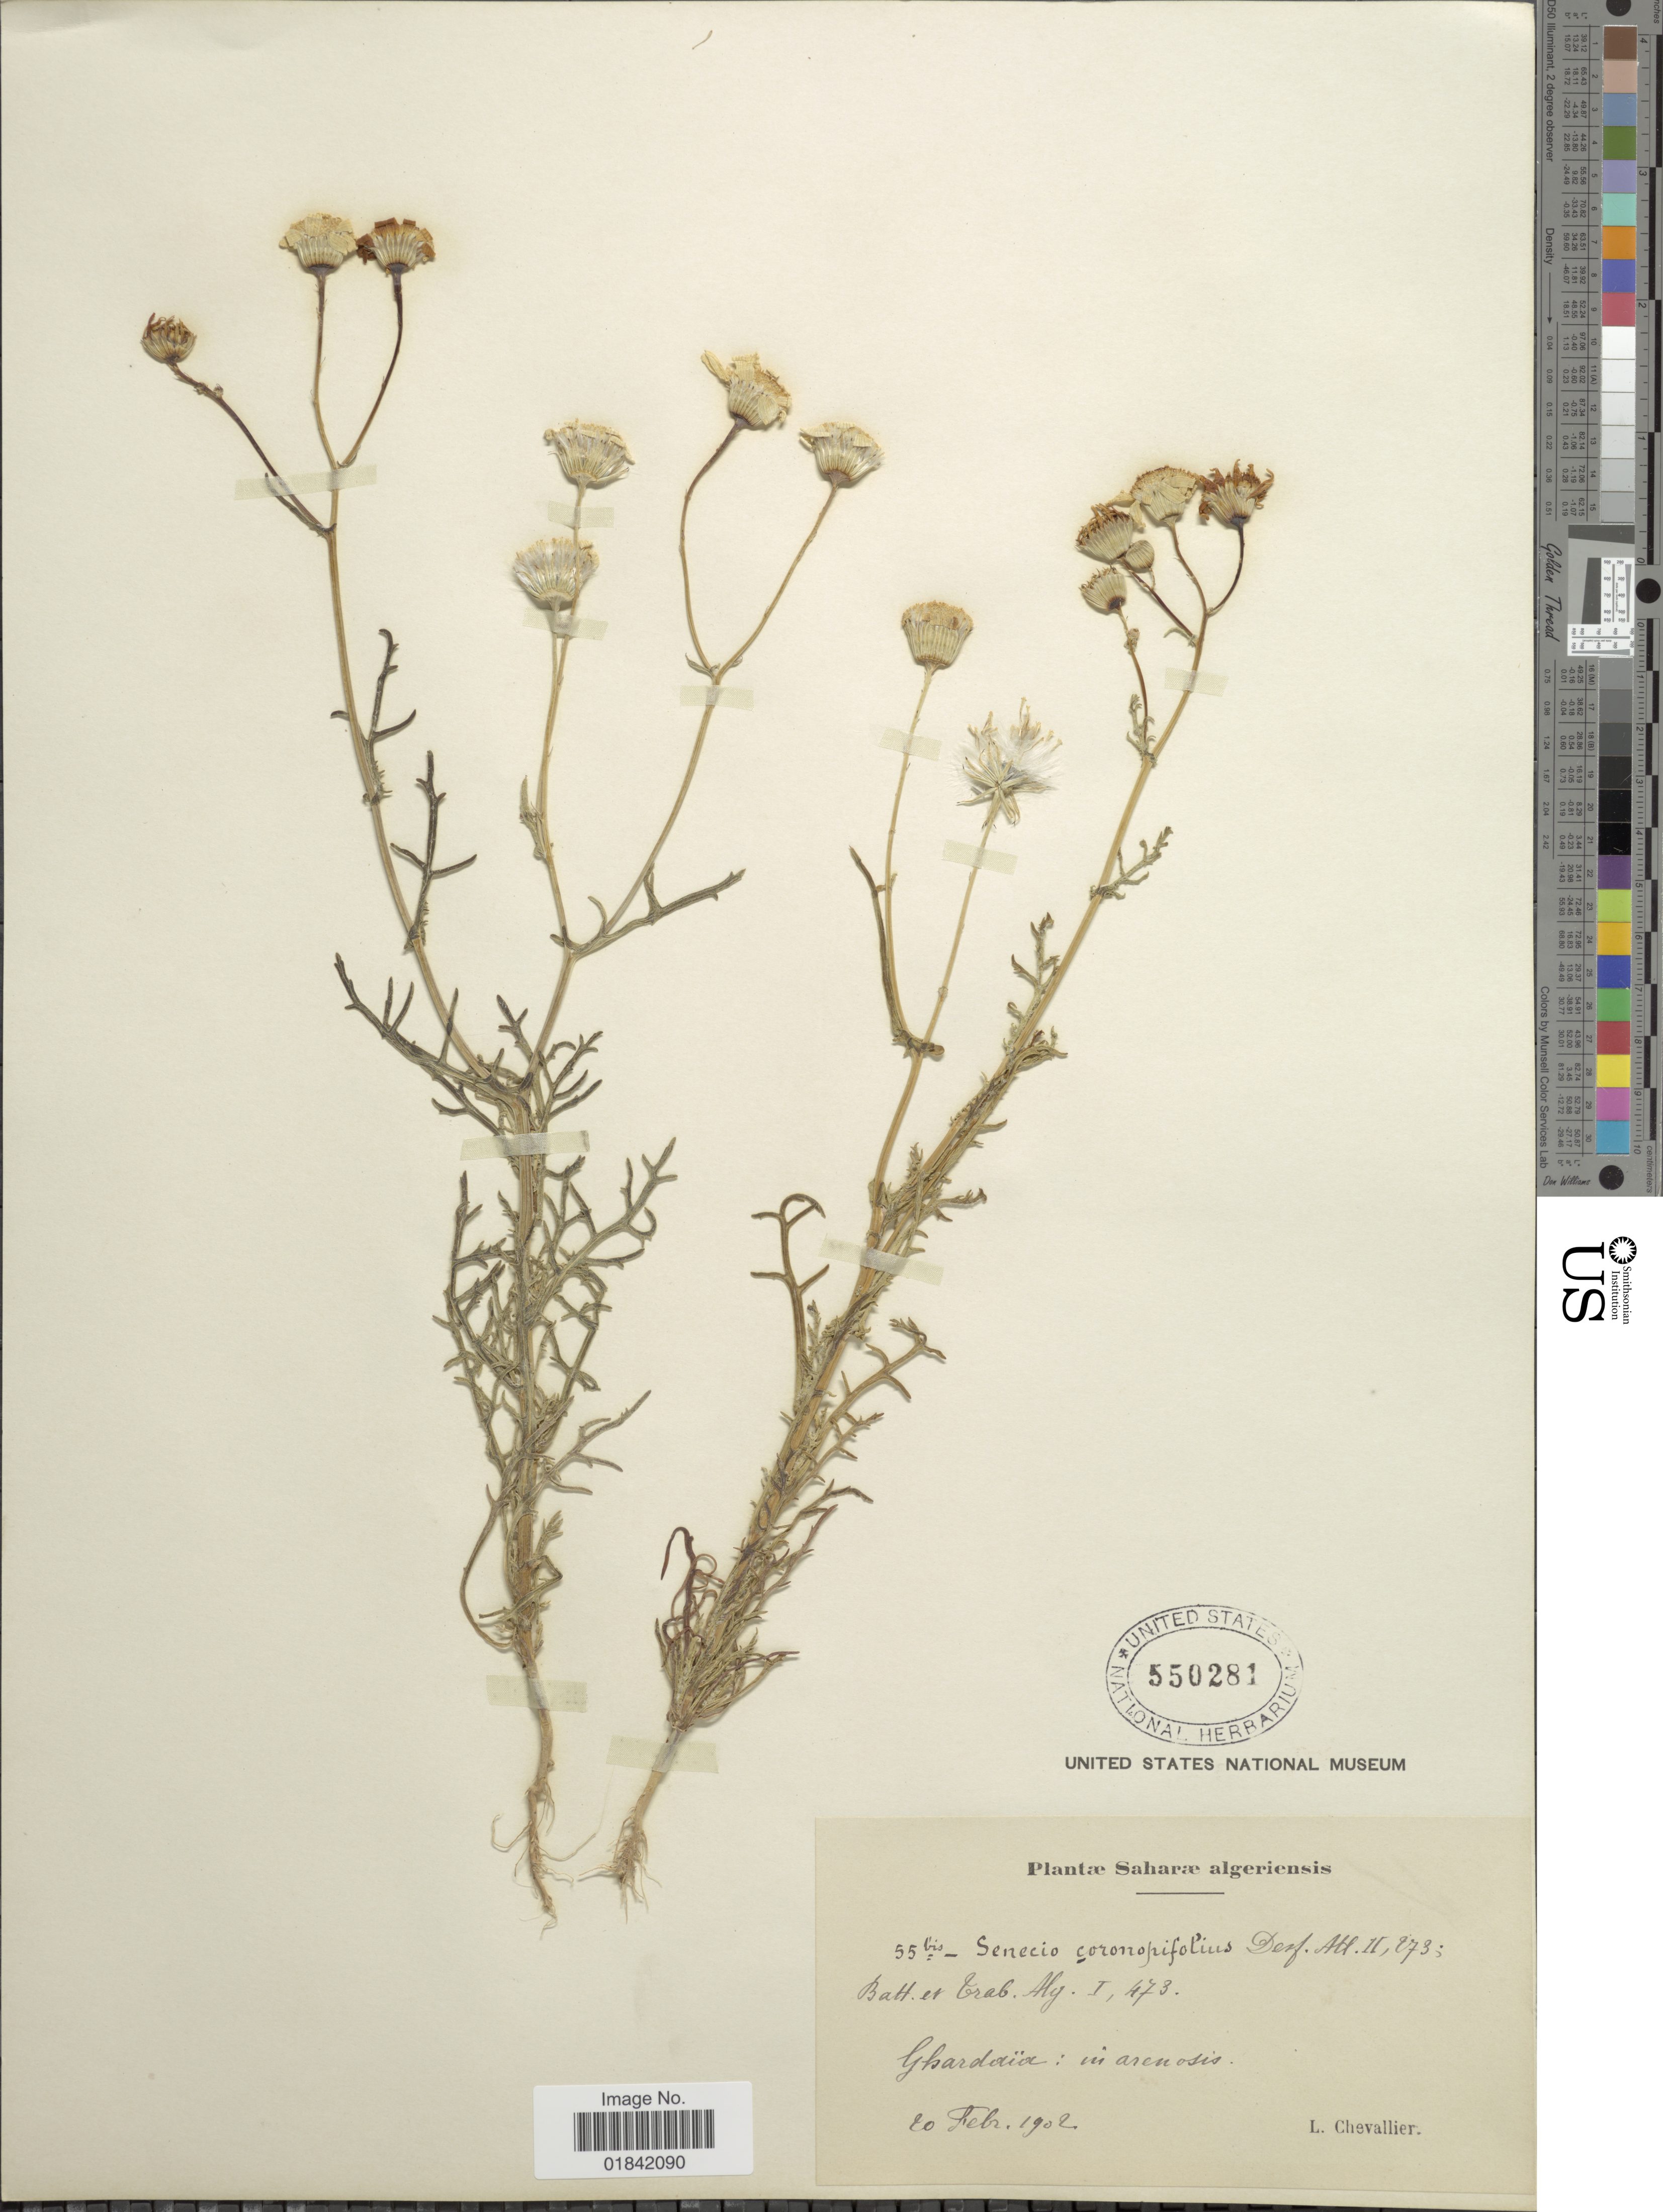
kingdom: Plantae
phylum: Tracheophyta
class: Magnoliopsida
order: Asterales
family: Asteraceae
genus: Senecio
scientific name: Senecio coronopifolius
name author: Desf.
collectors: L. Chevallier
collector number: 55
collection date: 1902-02-20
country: Algeria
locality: Saharae algeriensis, Ghardaïa.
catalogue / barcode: US 550281